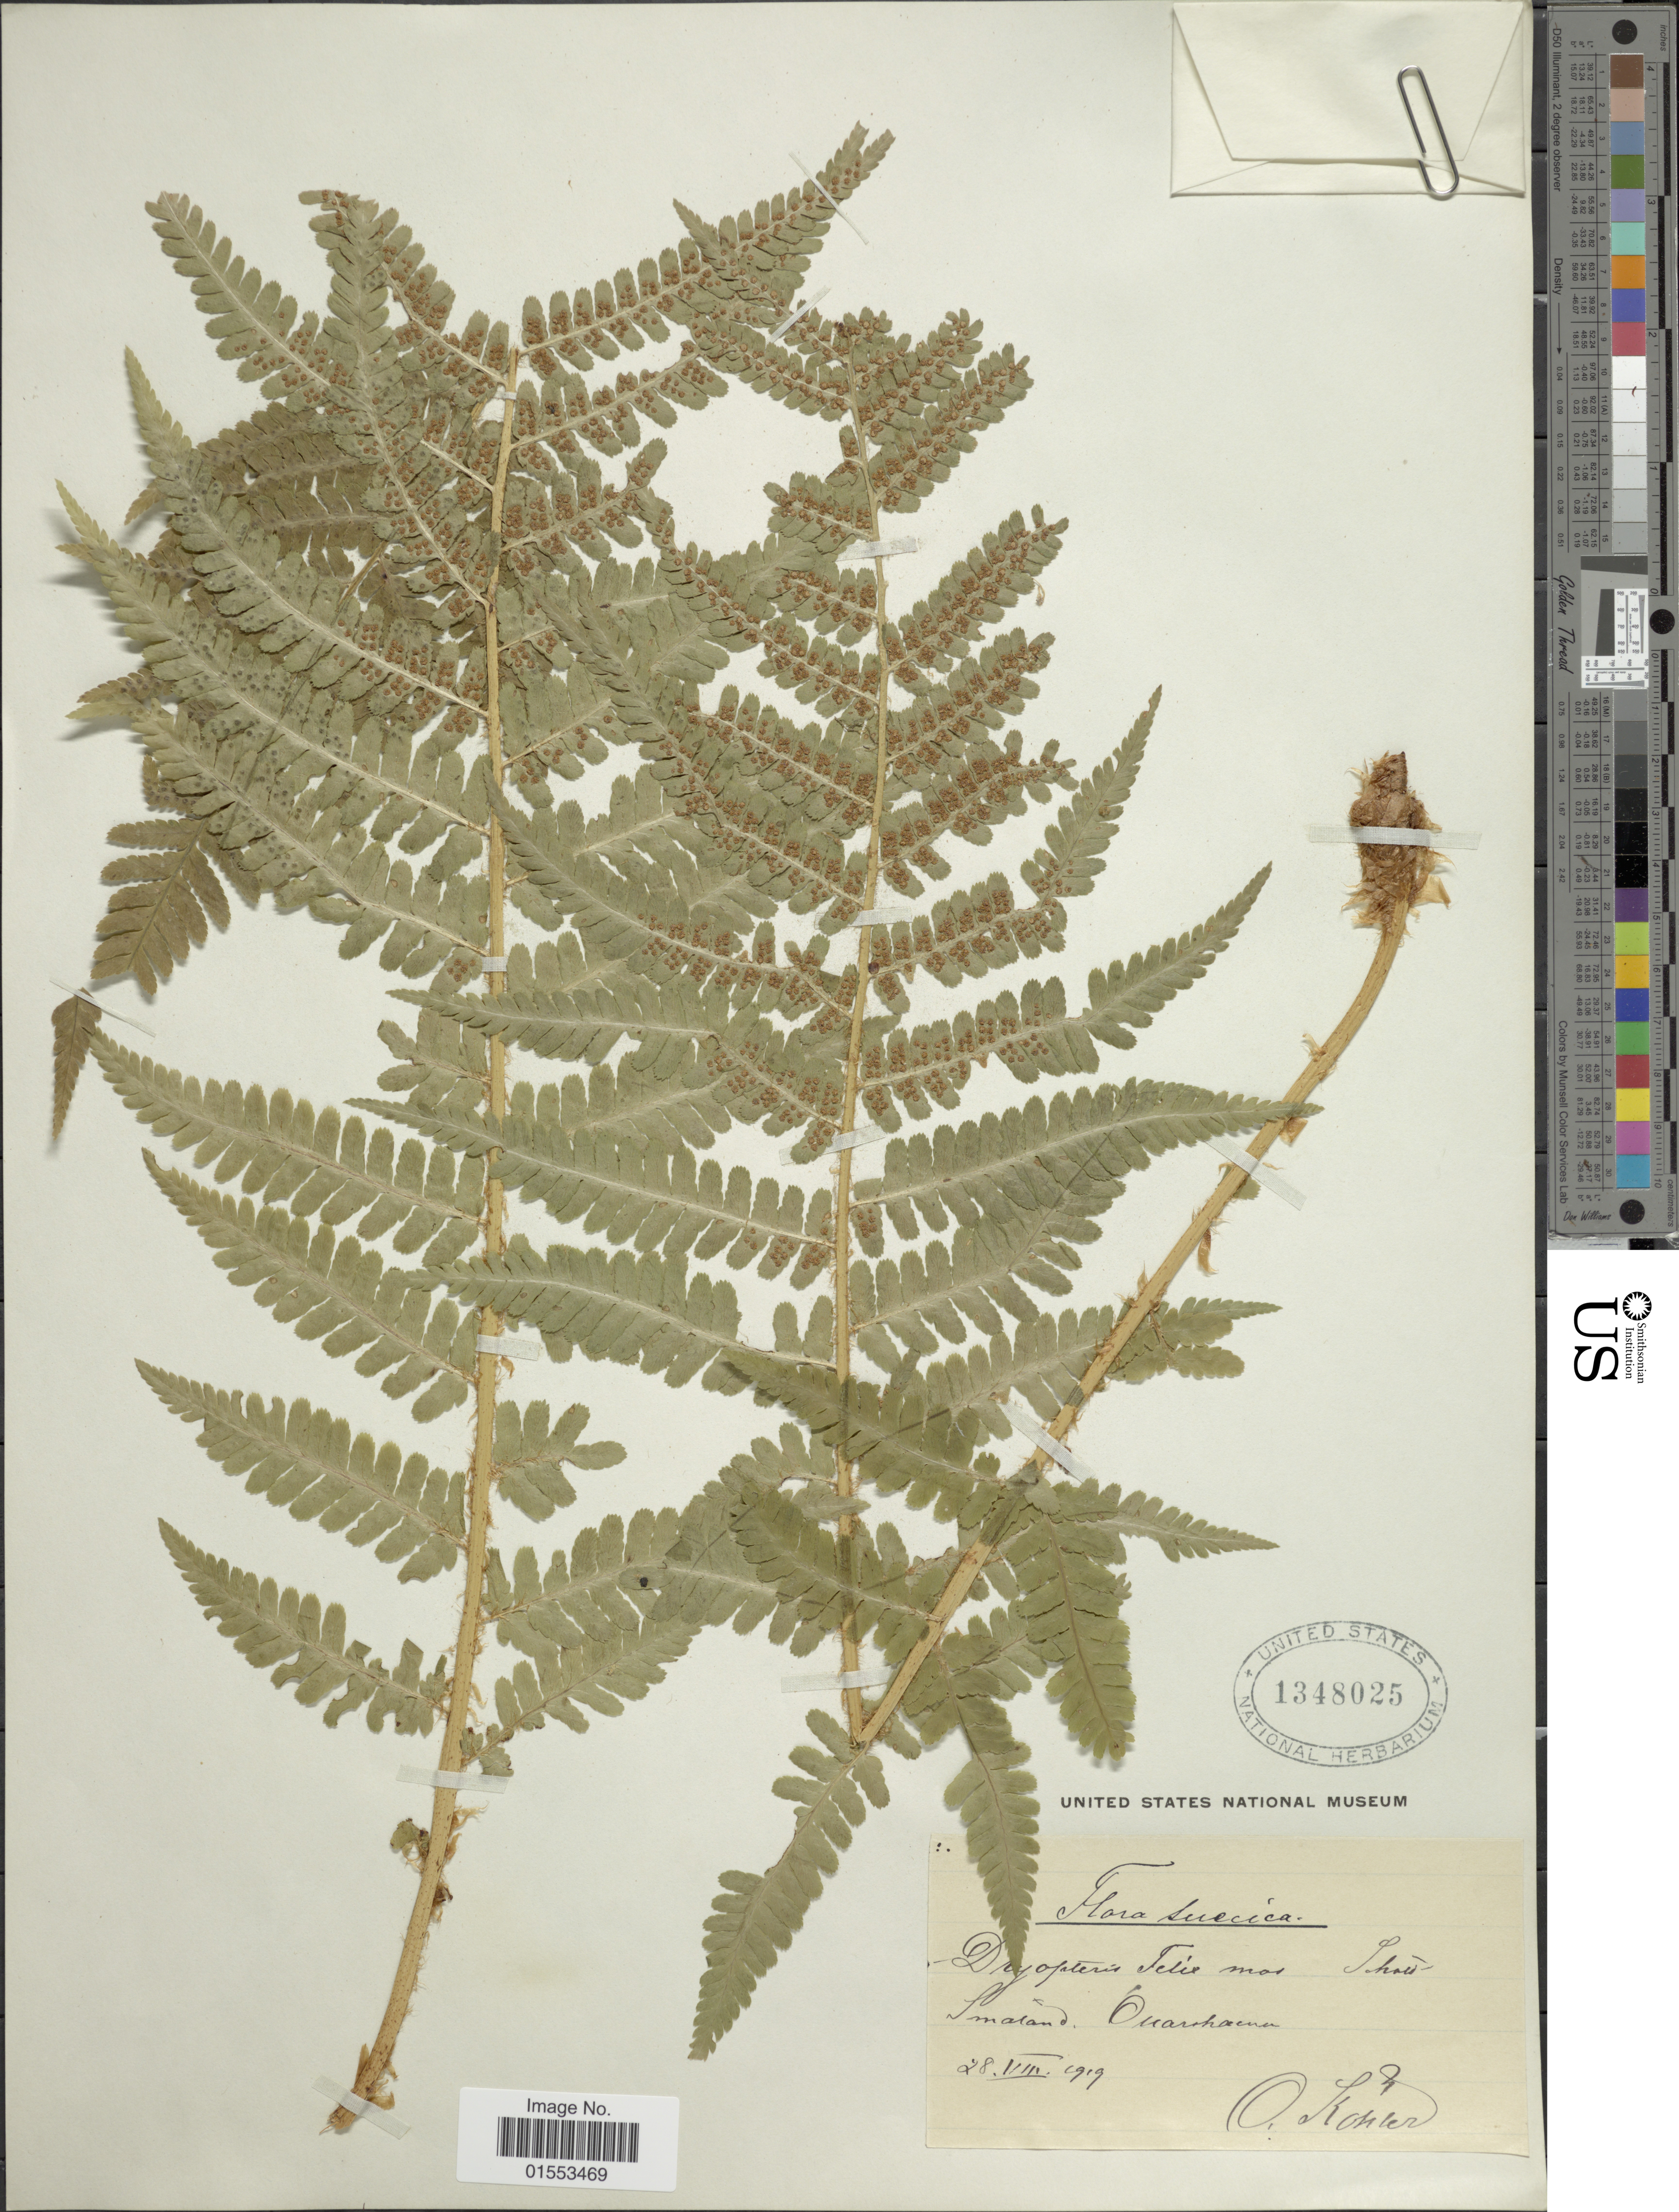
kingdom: Plantae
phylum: Tracheophyta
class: Polypodiopsida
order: Polypodiales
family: Dryopteridaceae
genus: Dryopteris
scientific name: Dryopteris filix-mas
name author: (L.) Schott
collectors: O. Köhler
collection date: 1919-08-28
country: Sweden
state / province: Kalmar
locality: Småland. Oscarshamn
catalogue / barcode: US 1348025